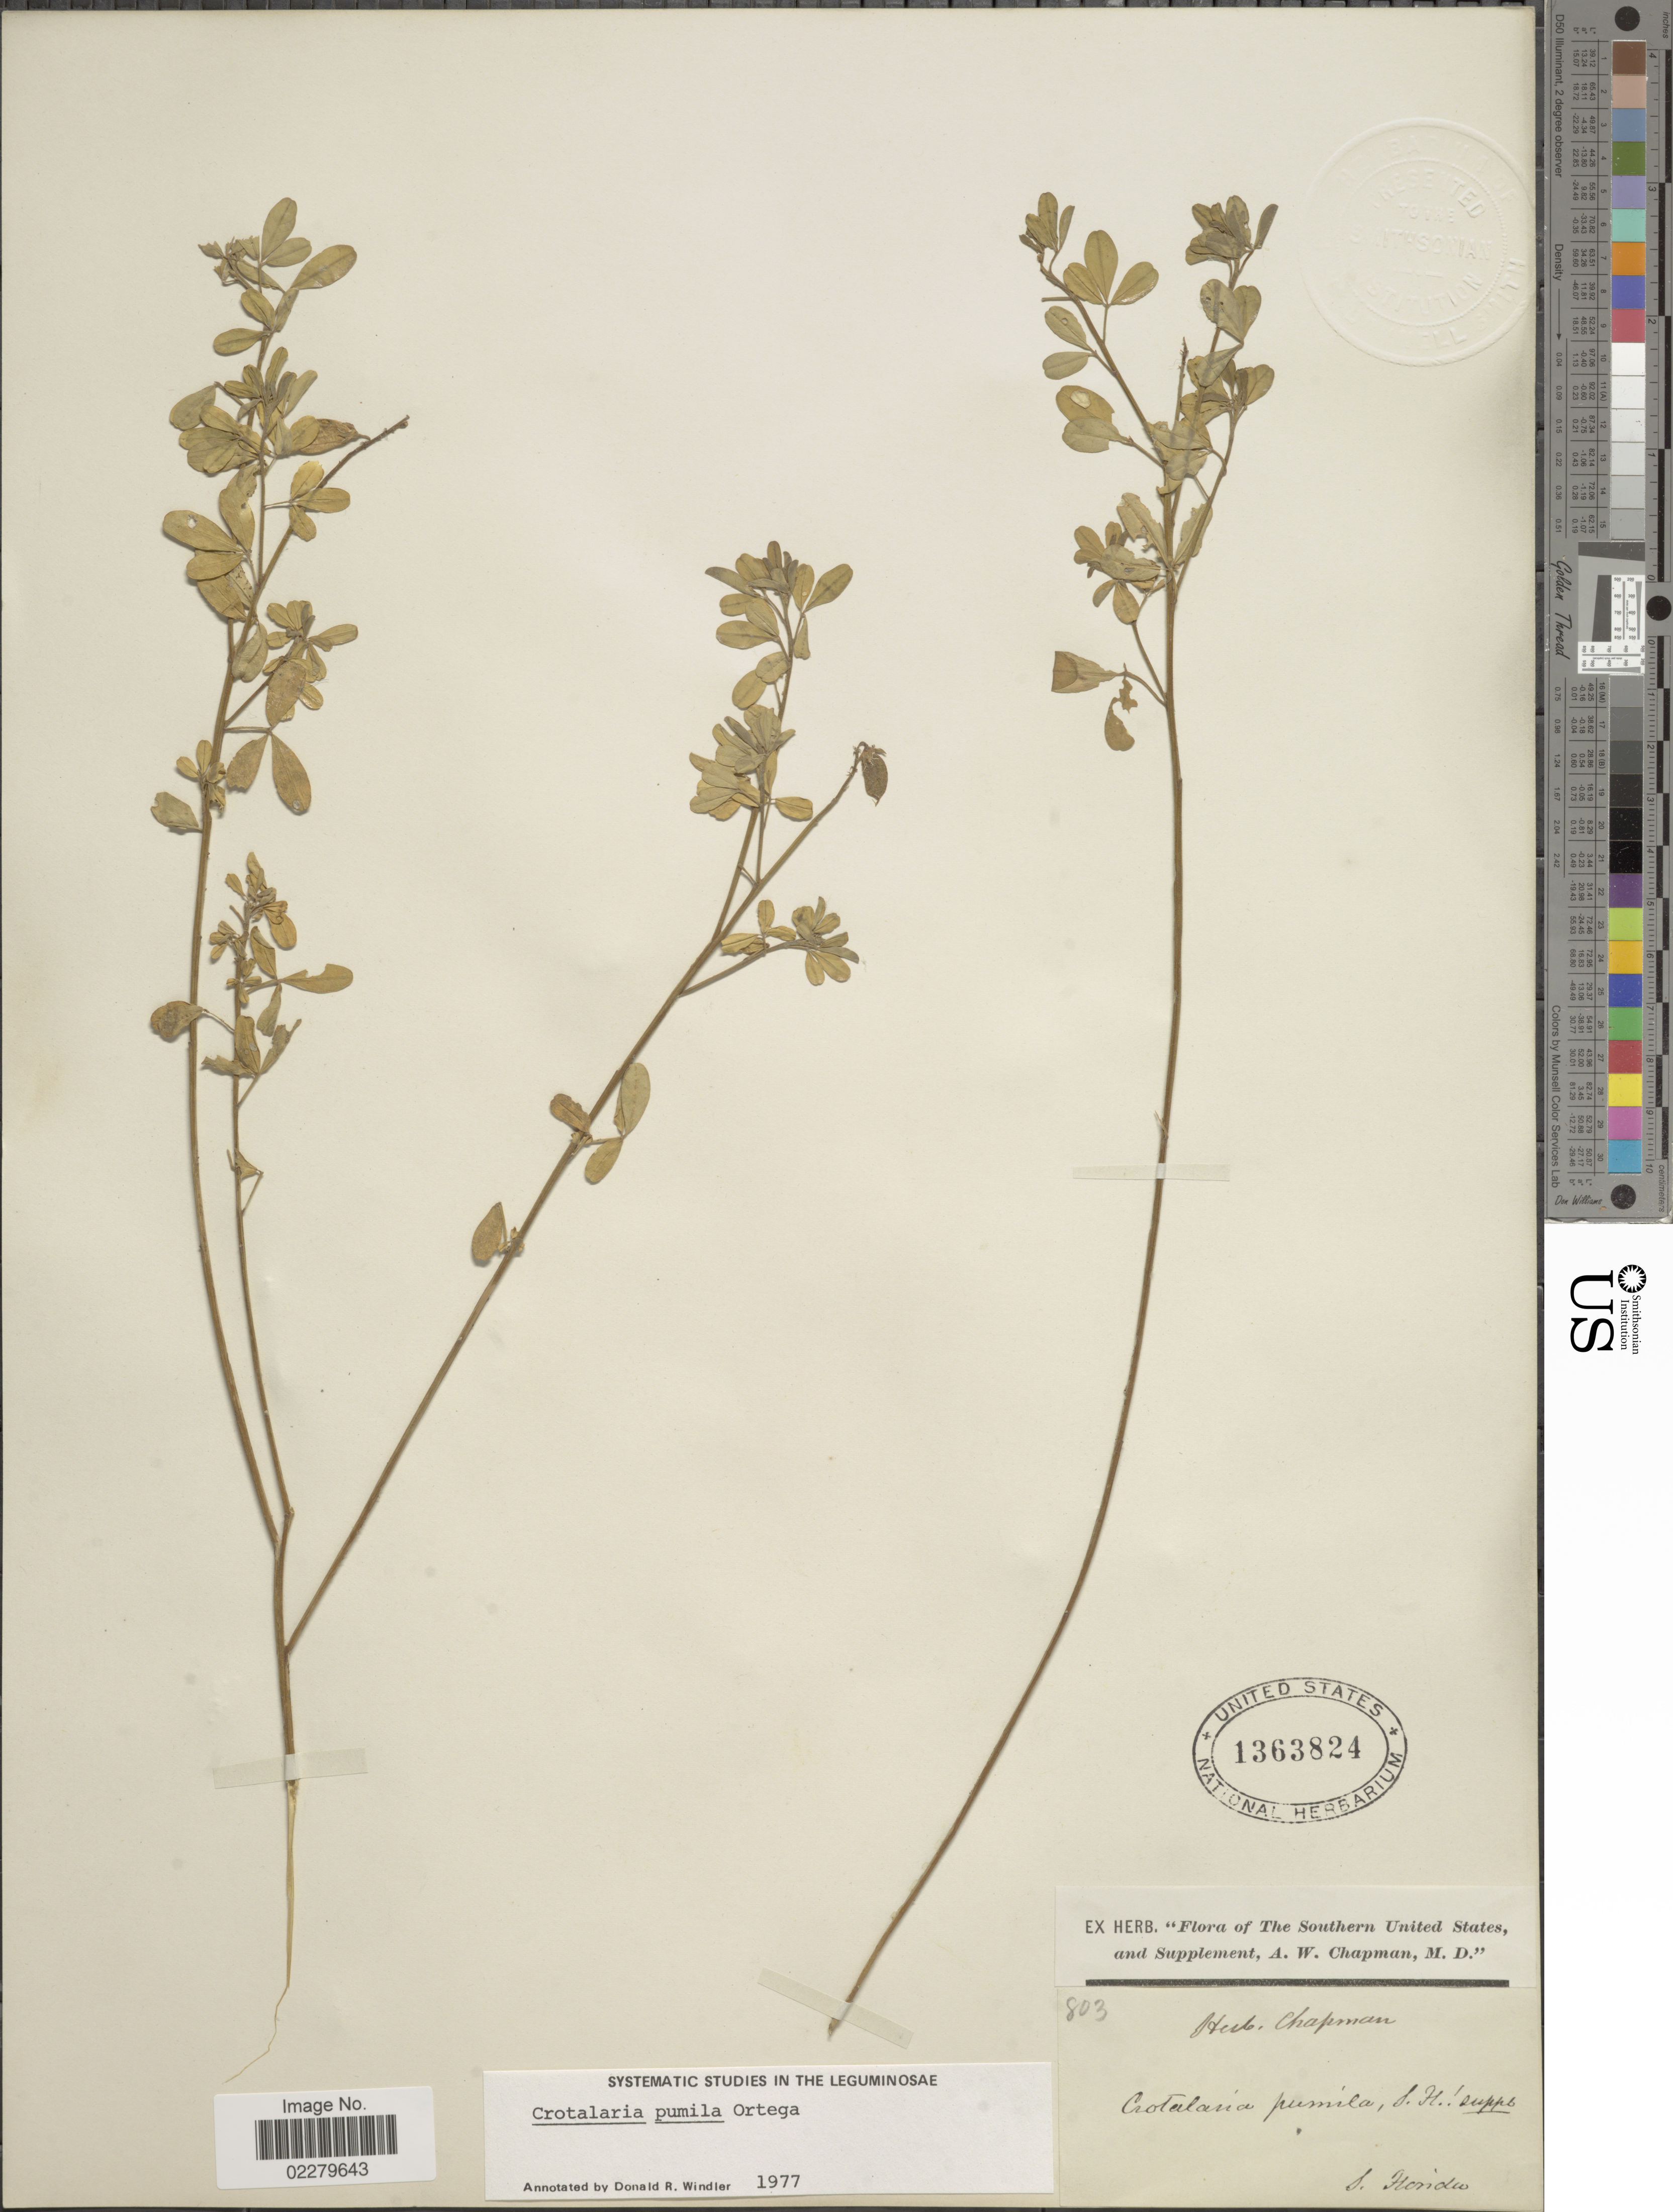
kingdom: Plantae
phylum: Tracheophyta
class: Magnoliopsida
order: Fabales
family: Fabaceae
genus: Crotalaria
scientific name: Crotalaria pumila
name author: Ortega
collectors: ex herb. Chapman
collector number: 803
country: United States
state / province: Florida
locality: S. Florida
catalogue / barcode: US 1363824